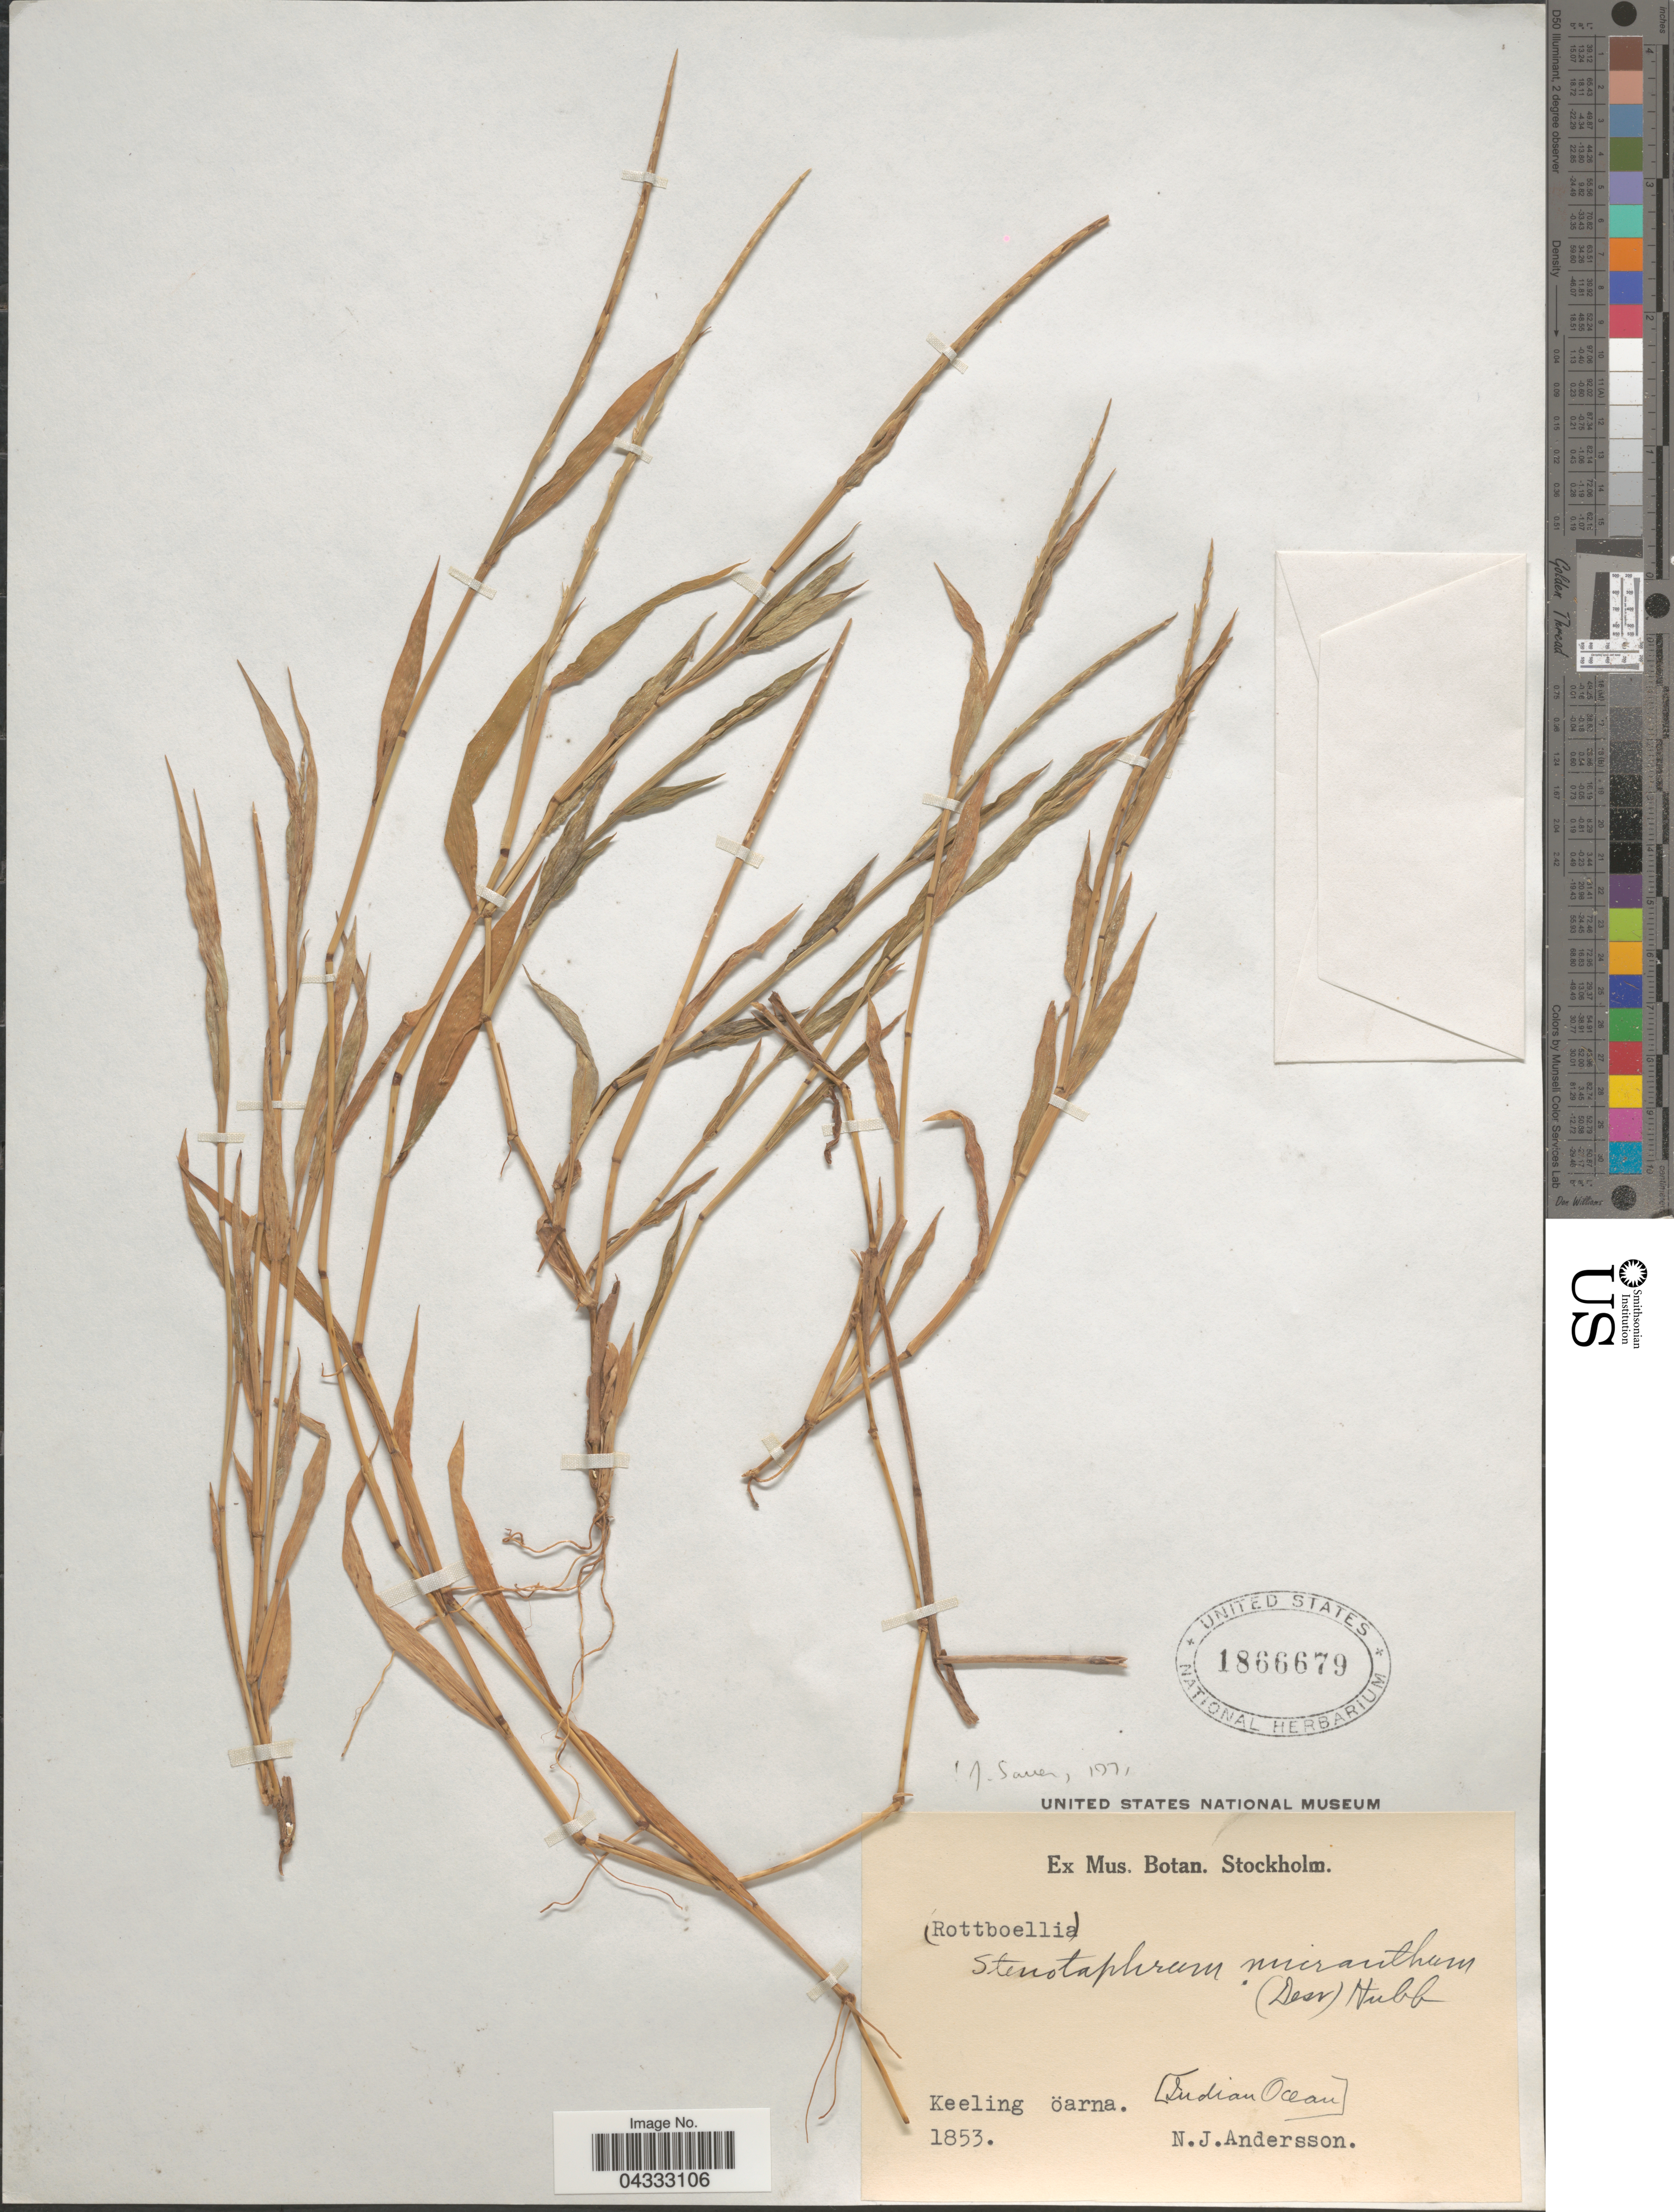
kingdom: Plantae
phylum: Tracheophyta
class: Liliopsida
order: Poales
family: Poaceae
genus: Stenotaphrum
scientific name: Stenotaphrum micranthum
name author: (Desv.) C.E. Hubb.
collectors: N. J. Andersson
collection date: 1853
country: Australia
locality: Keeling öarna. [Indian Ocean].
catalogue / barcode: US 1866679